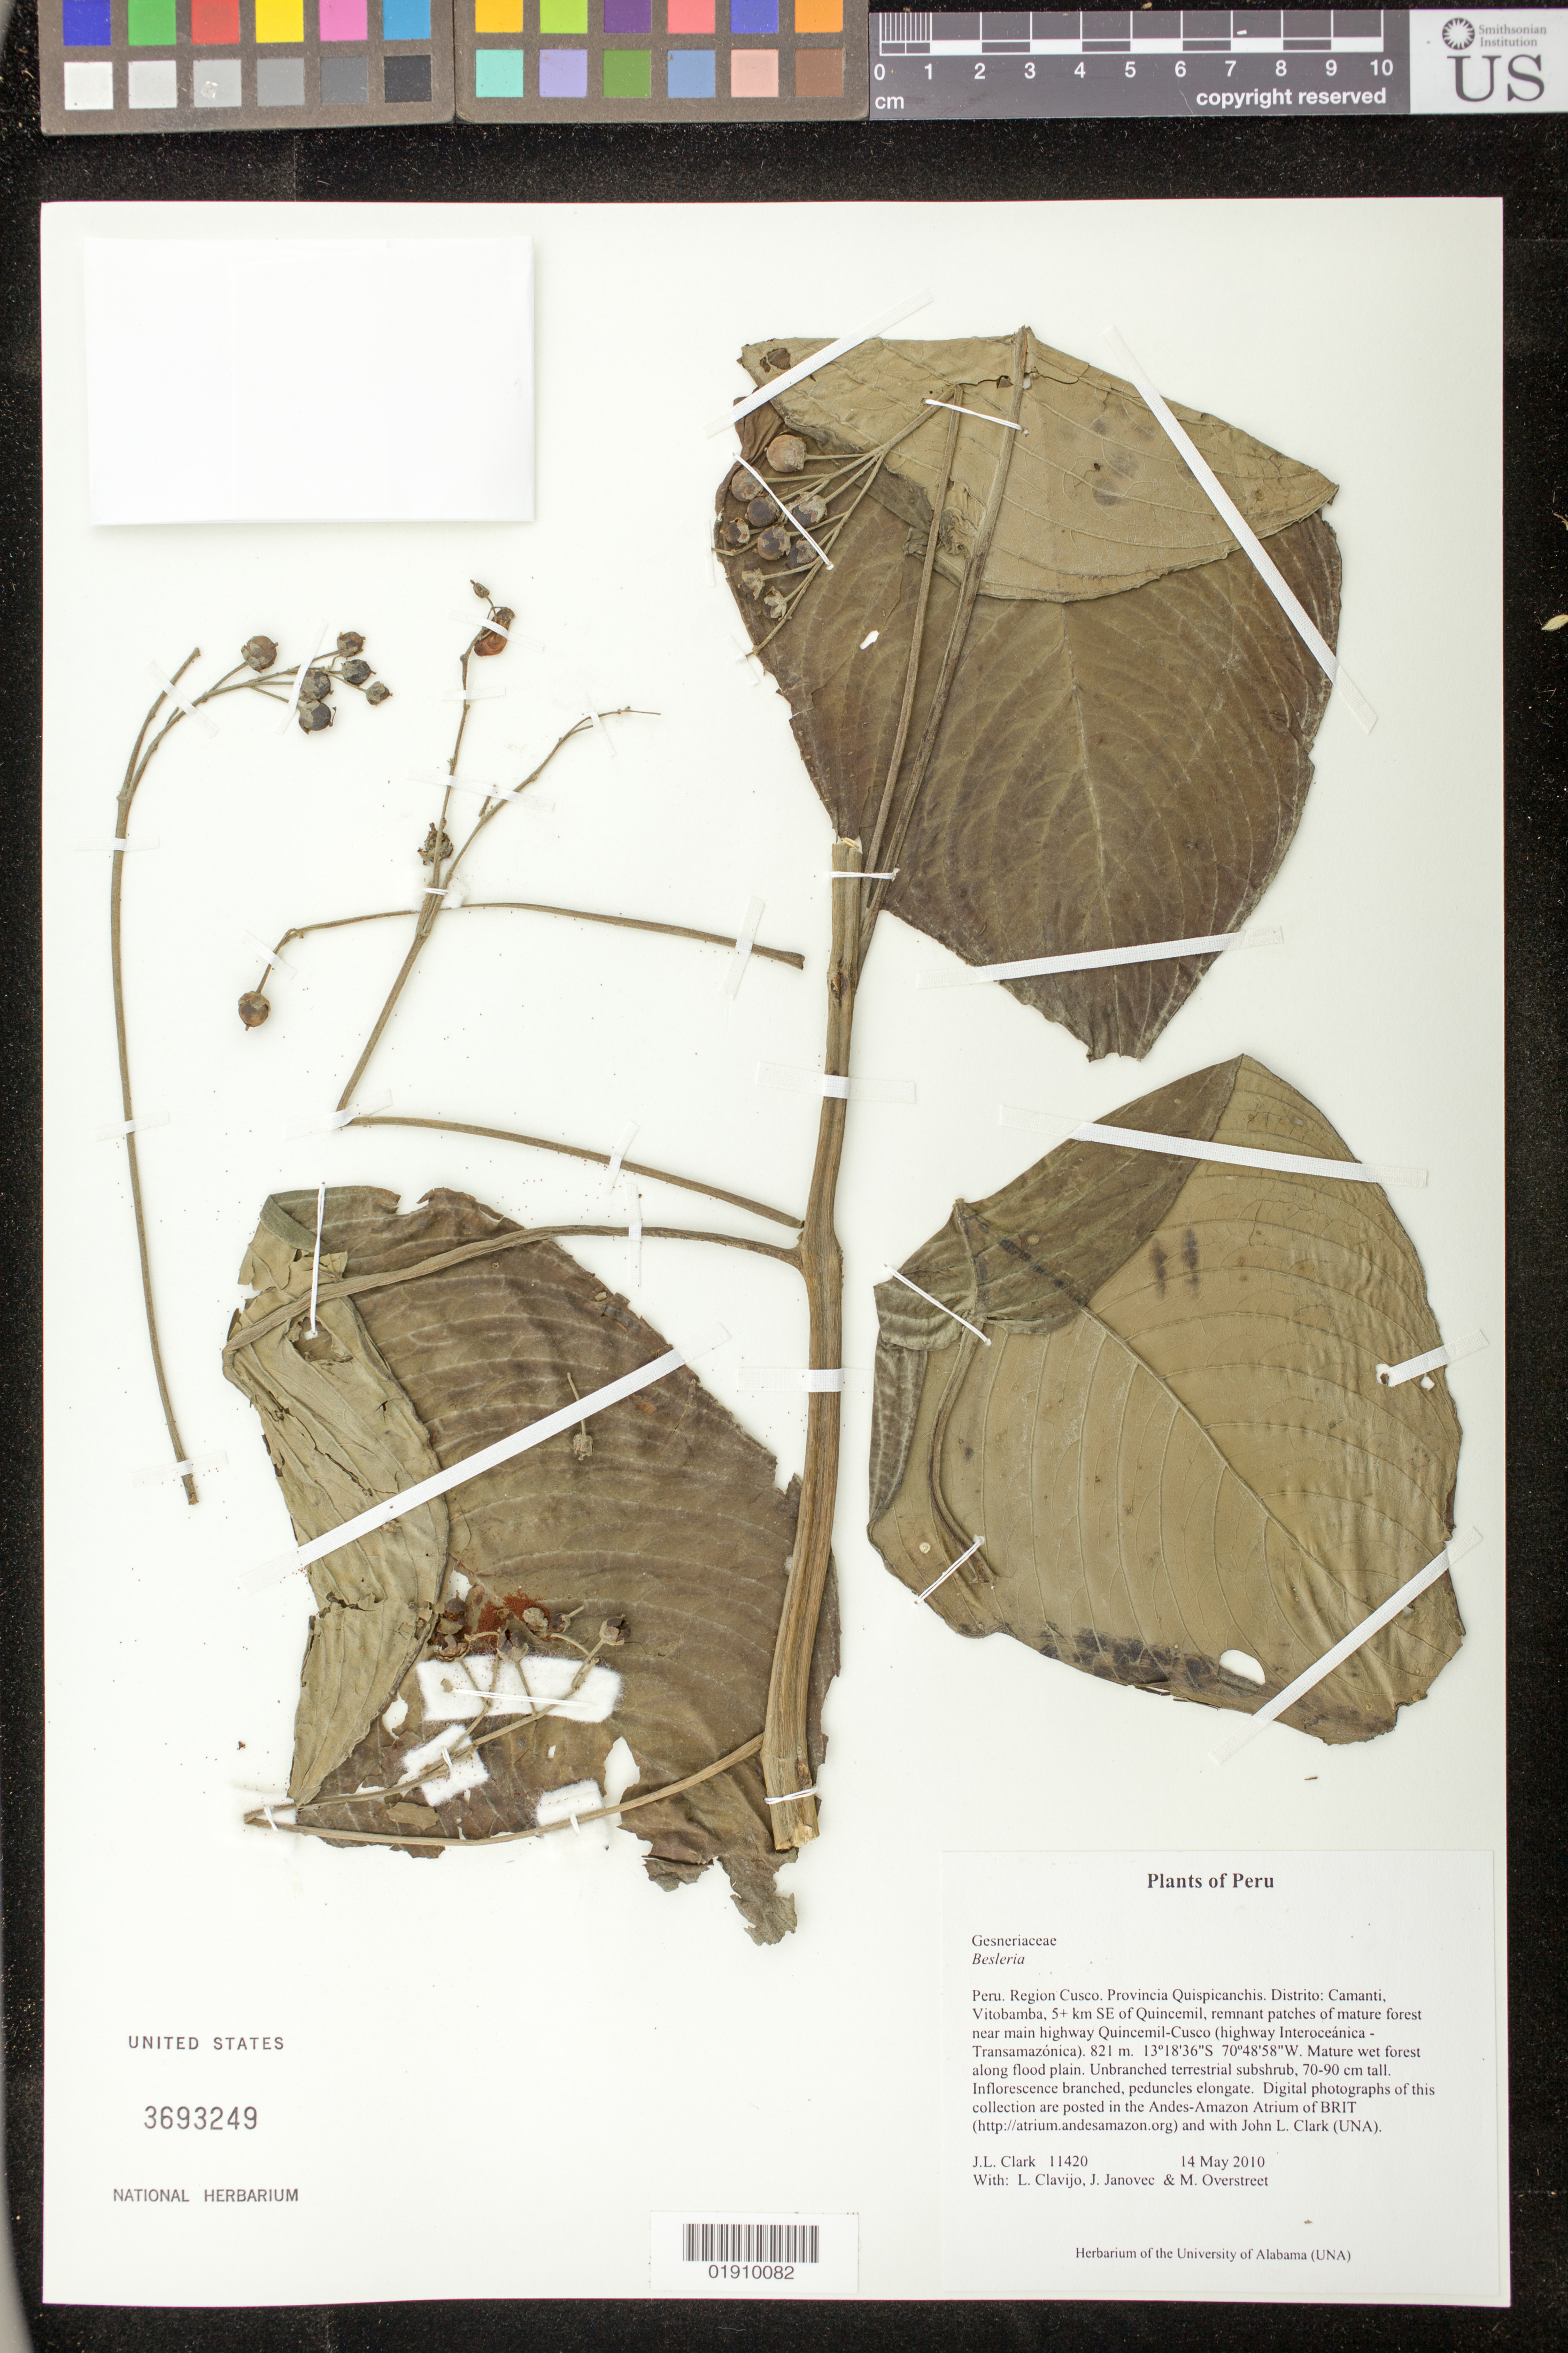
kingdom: Plantae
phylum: Tracheophyta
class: Magnoliopsida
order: Lamiales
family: Gesneriaceae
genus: Besleria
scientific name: Besleria sp.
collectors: J. L. Clark, L. Clavijo, J. Janovee & M. Overstreet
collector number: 11420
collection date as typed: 14 May 2010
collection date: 2010-05-14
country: Peru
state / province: Cusco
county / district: Quispicanchis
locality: Peru. Region Cusco. Provincia Quispicanchis. Distrito: Camanti, Vitobamba, 5+km SE of Quincemil, remnant patches of mature forest near main highway Quincemil-Cusco (highway Interoceanica-Transamazonica).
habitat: Mature wet forest along flood plain.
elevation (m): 821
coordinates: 13°18'36"S, 70°45'58"W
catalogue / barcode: US 3693249